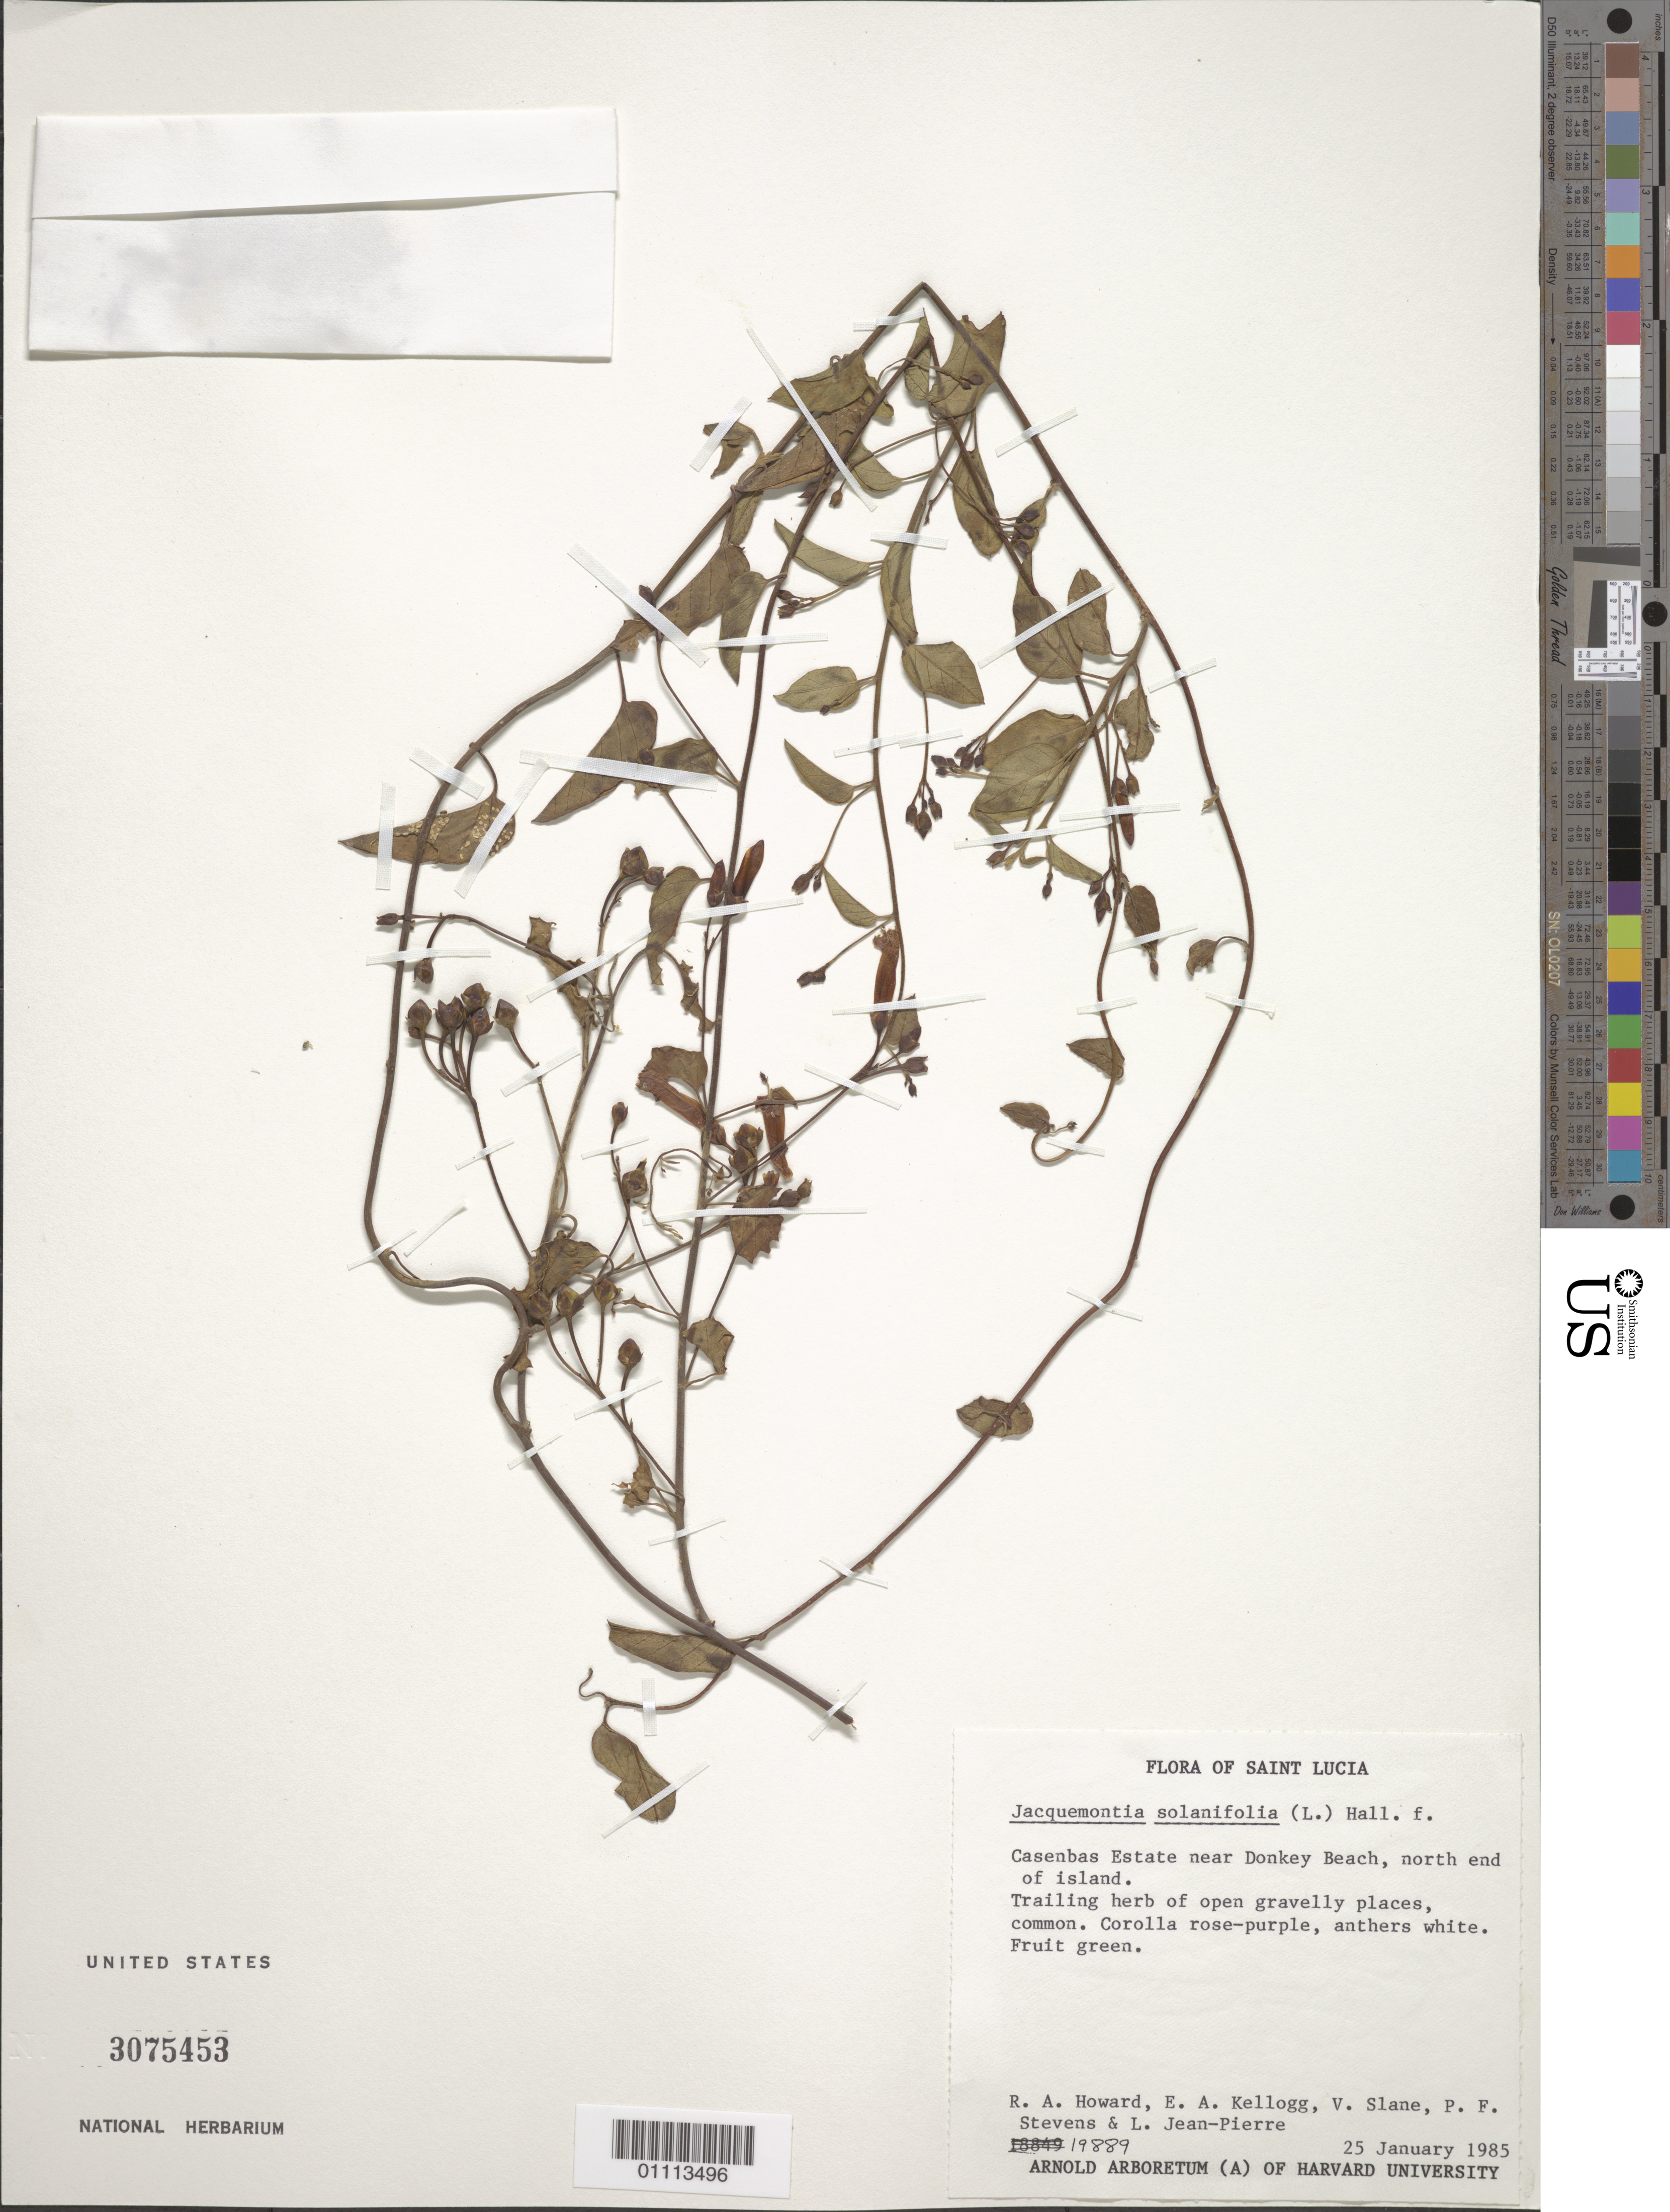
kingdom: Plantae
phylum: Tracheophyta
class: Magnoliopsida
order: Solanales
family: Convolvulaceae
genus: Jacquemontia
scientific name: Jacquemontia solanifolia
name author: (L.) Hallier f.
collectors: R. A. Howard, E. A. Kellogg, V. Slane, P. F. Stevens & L. L. Jean-Pierre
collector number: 19889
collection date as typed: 25 Jan 1985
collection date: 1985-01-25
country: St. Lucia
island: St. Lucia I.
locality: Casenbas Estate near Donkey Beach, N end of island.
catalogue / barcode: US 3075453